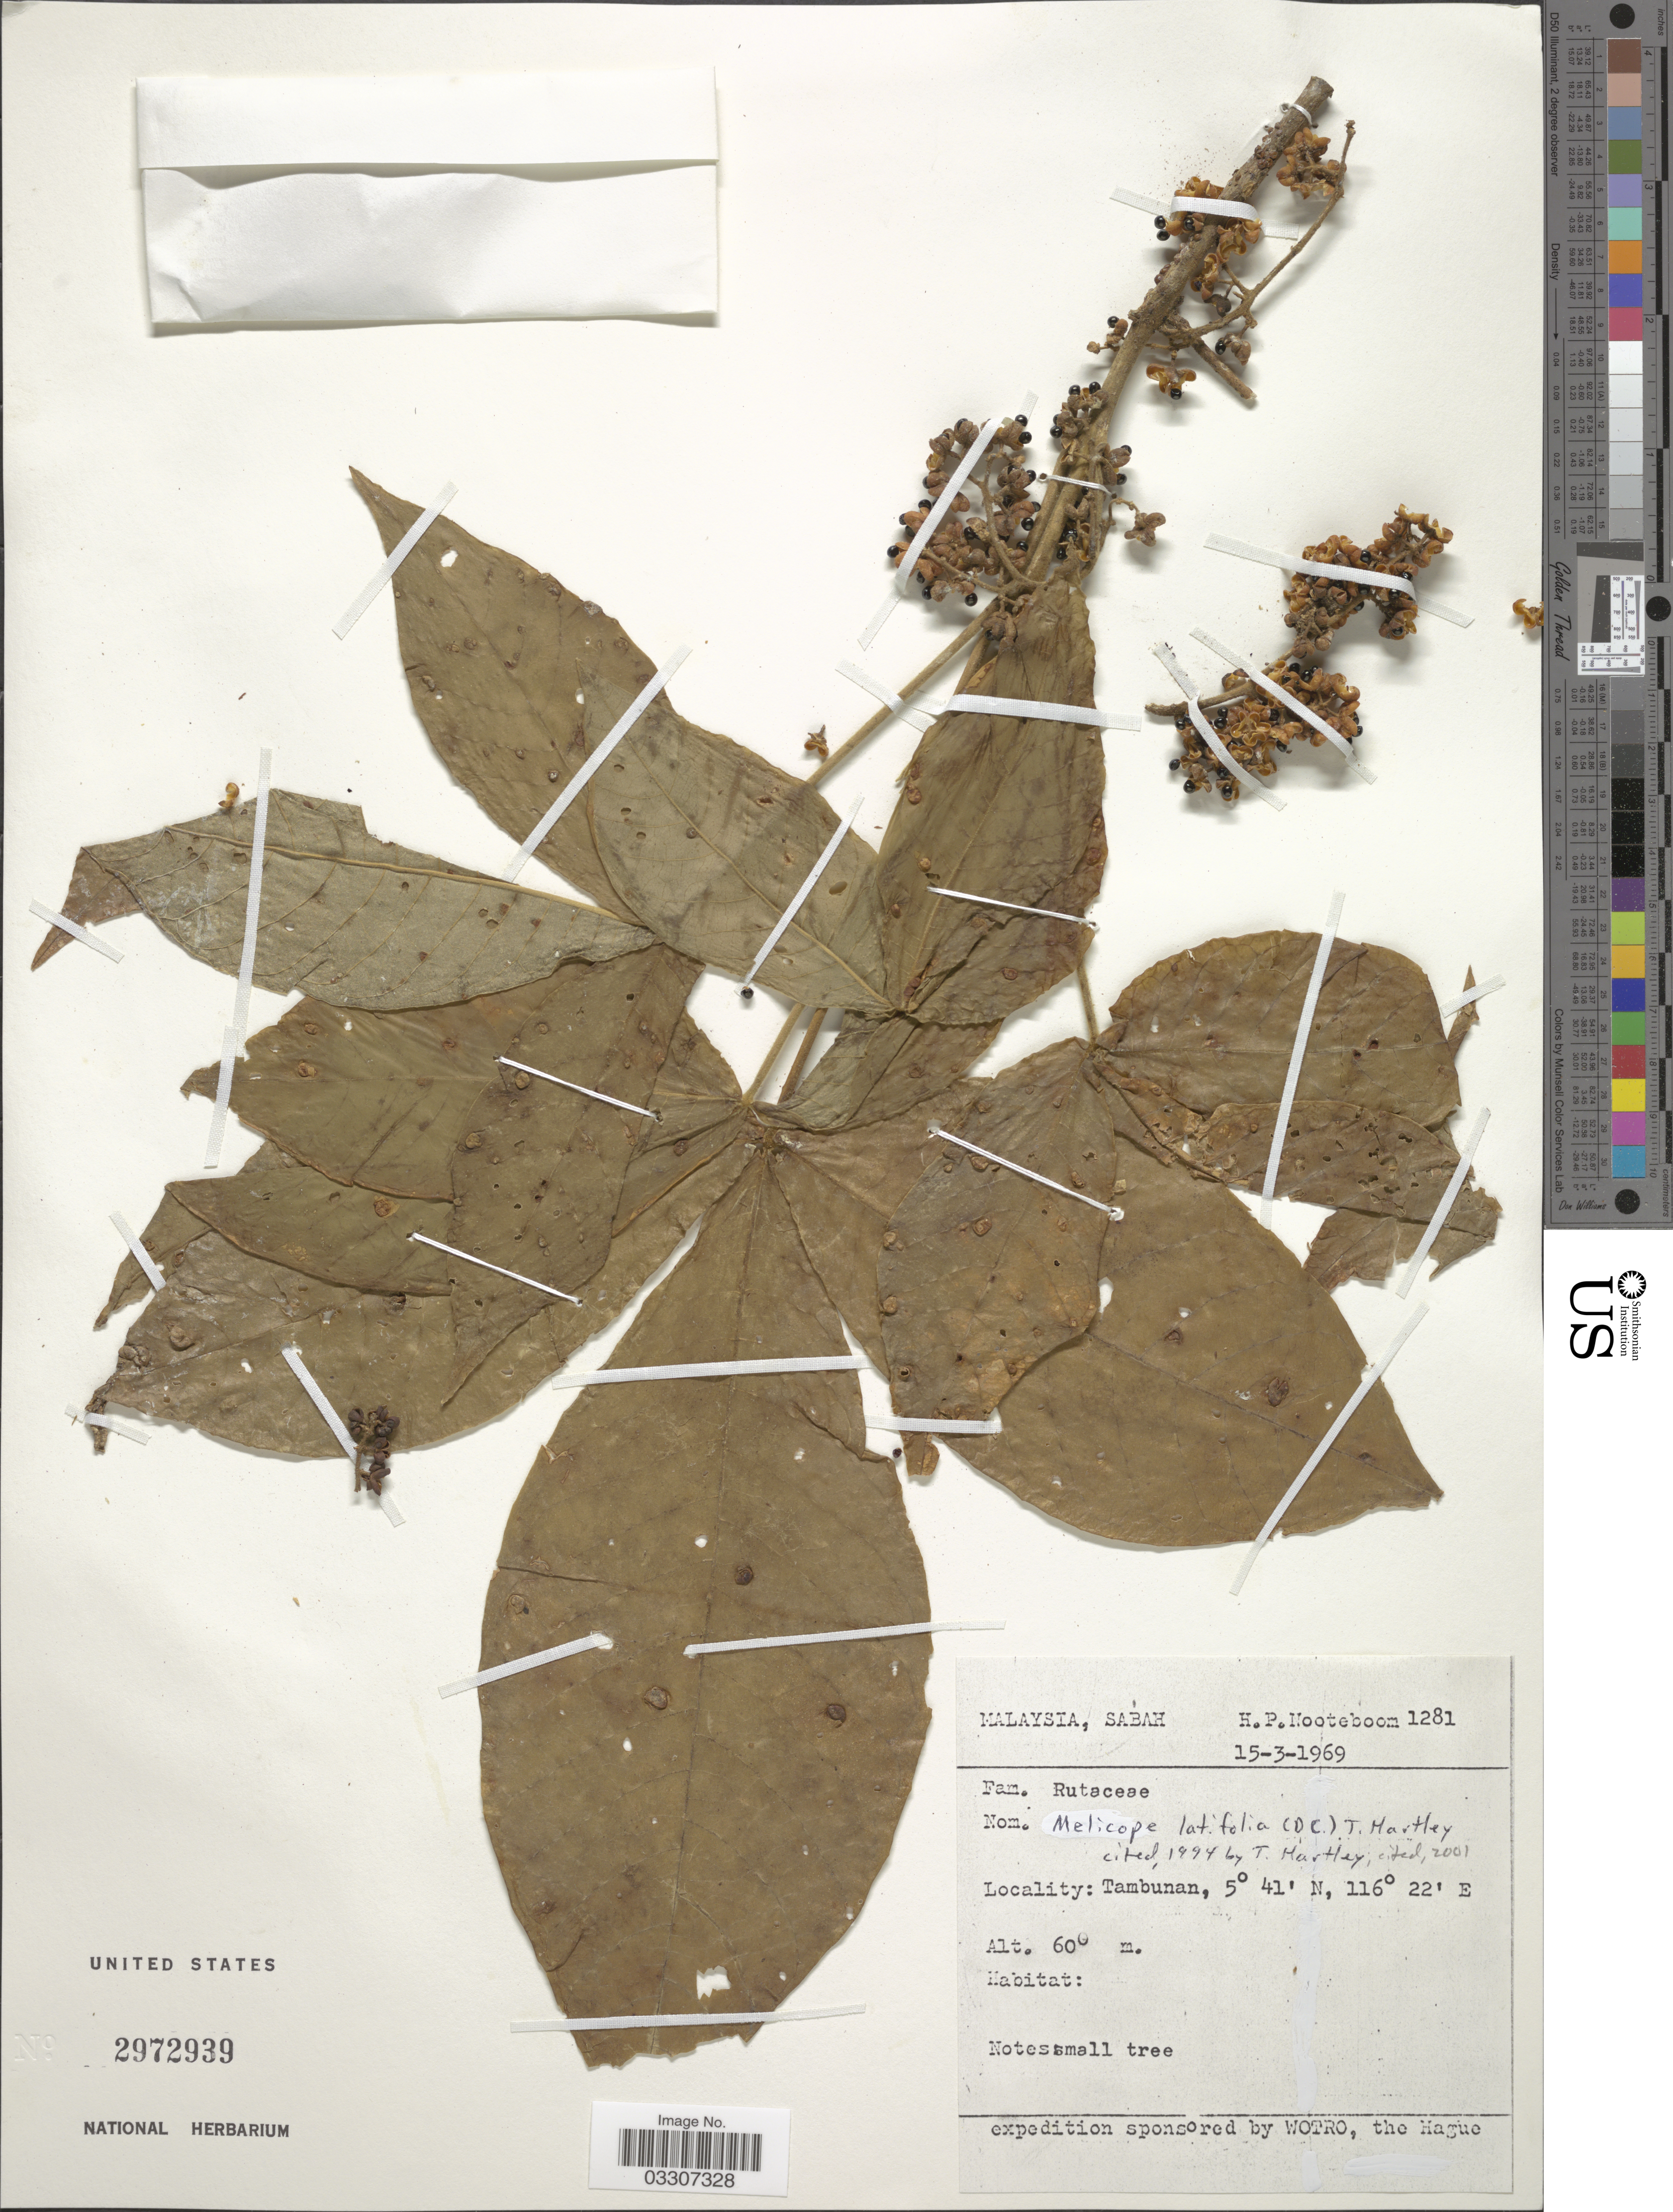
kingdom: Plantae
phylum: Tracheophyta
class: Magnoliopsida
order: Sapindales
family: Rutaceae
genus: Melicope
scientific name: Melicope latifolia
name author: (DC.) T.G. Hartley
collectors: H. P. Nooteboom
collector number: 1281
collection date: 1969-03-15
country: Malaysia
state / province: Sabah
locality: Tambunan.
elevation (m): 600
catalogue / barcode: US 2972939